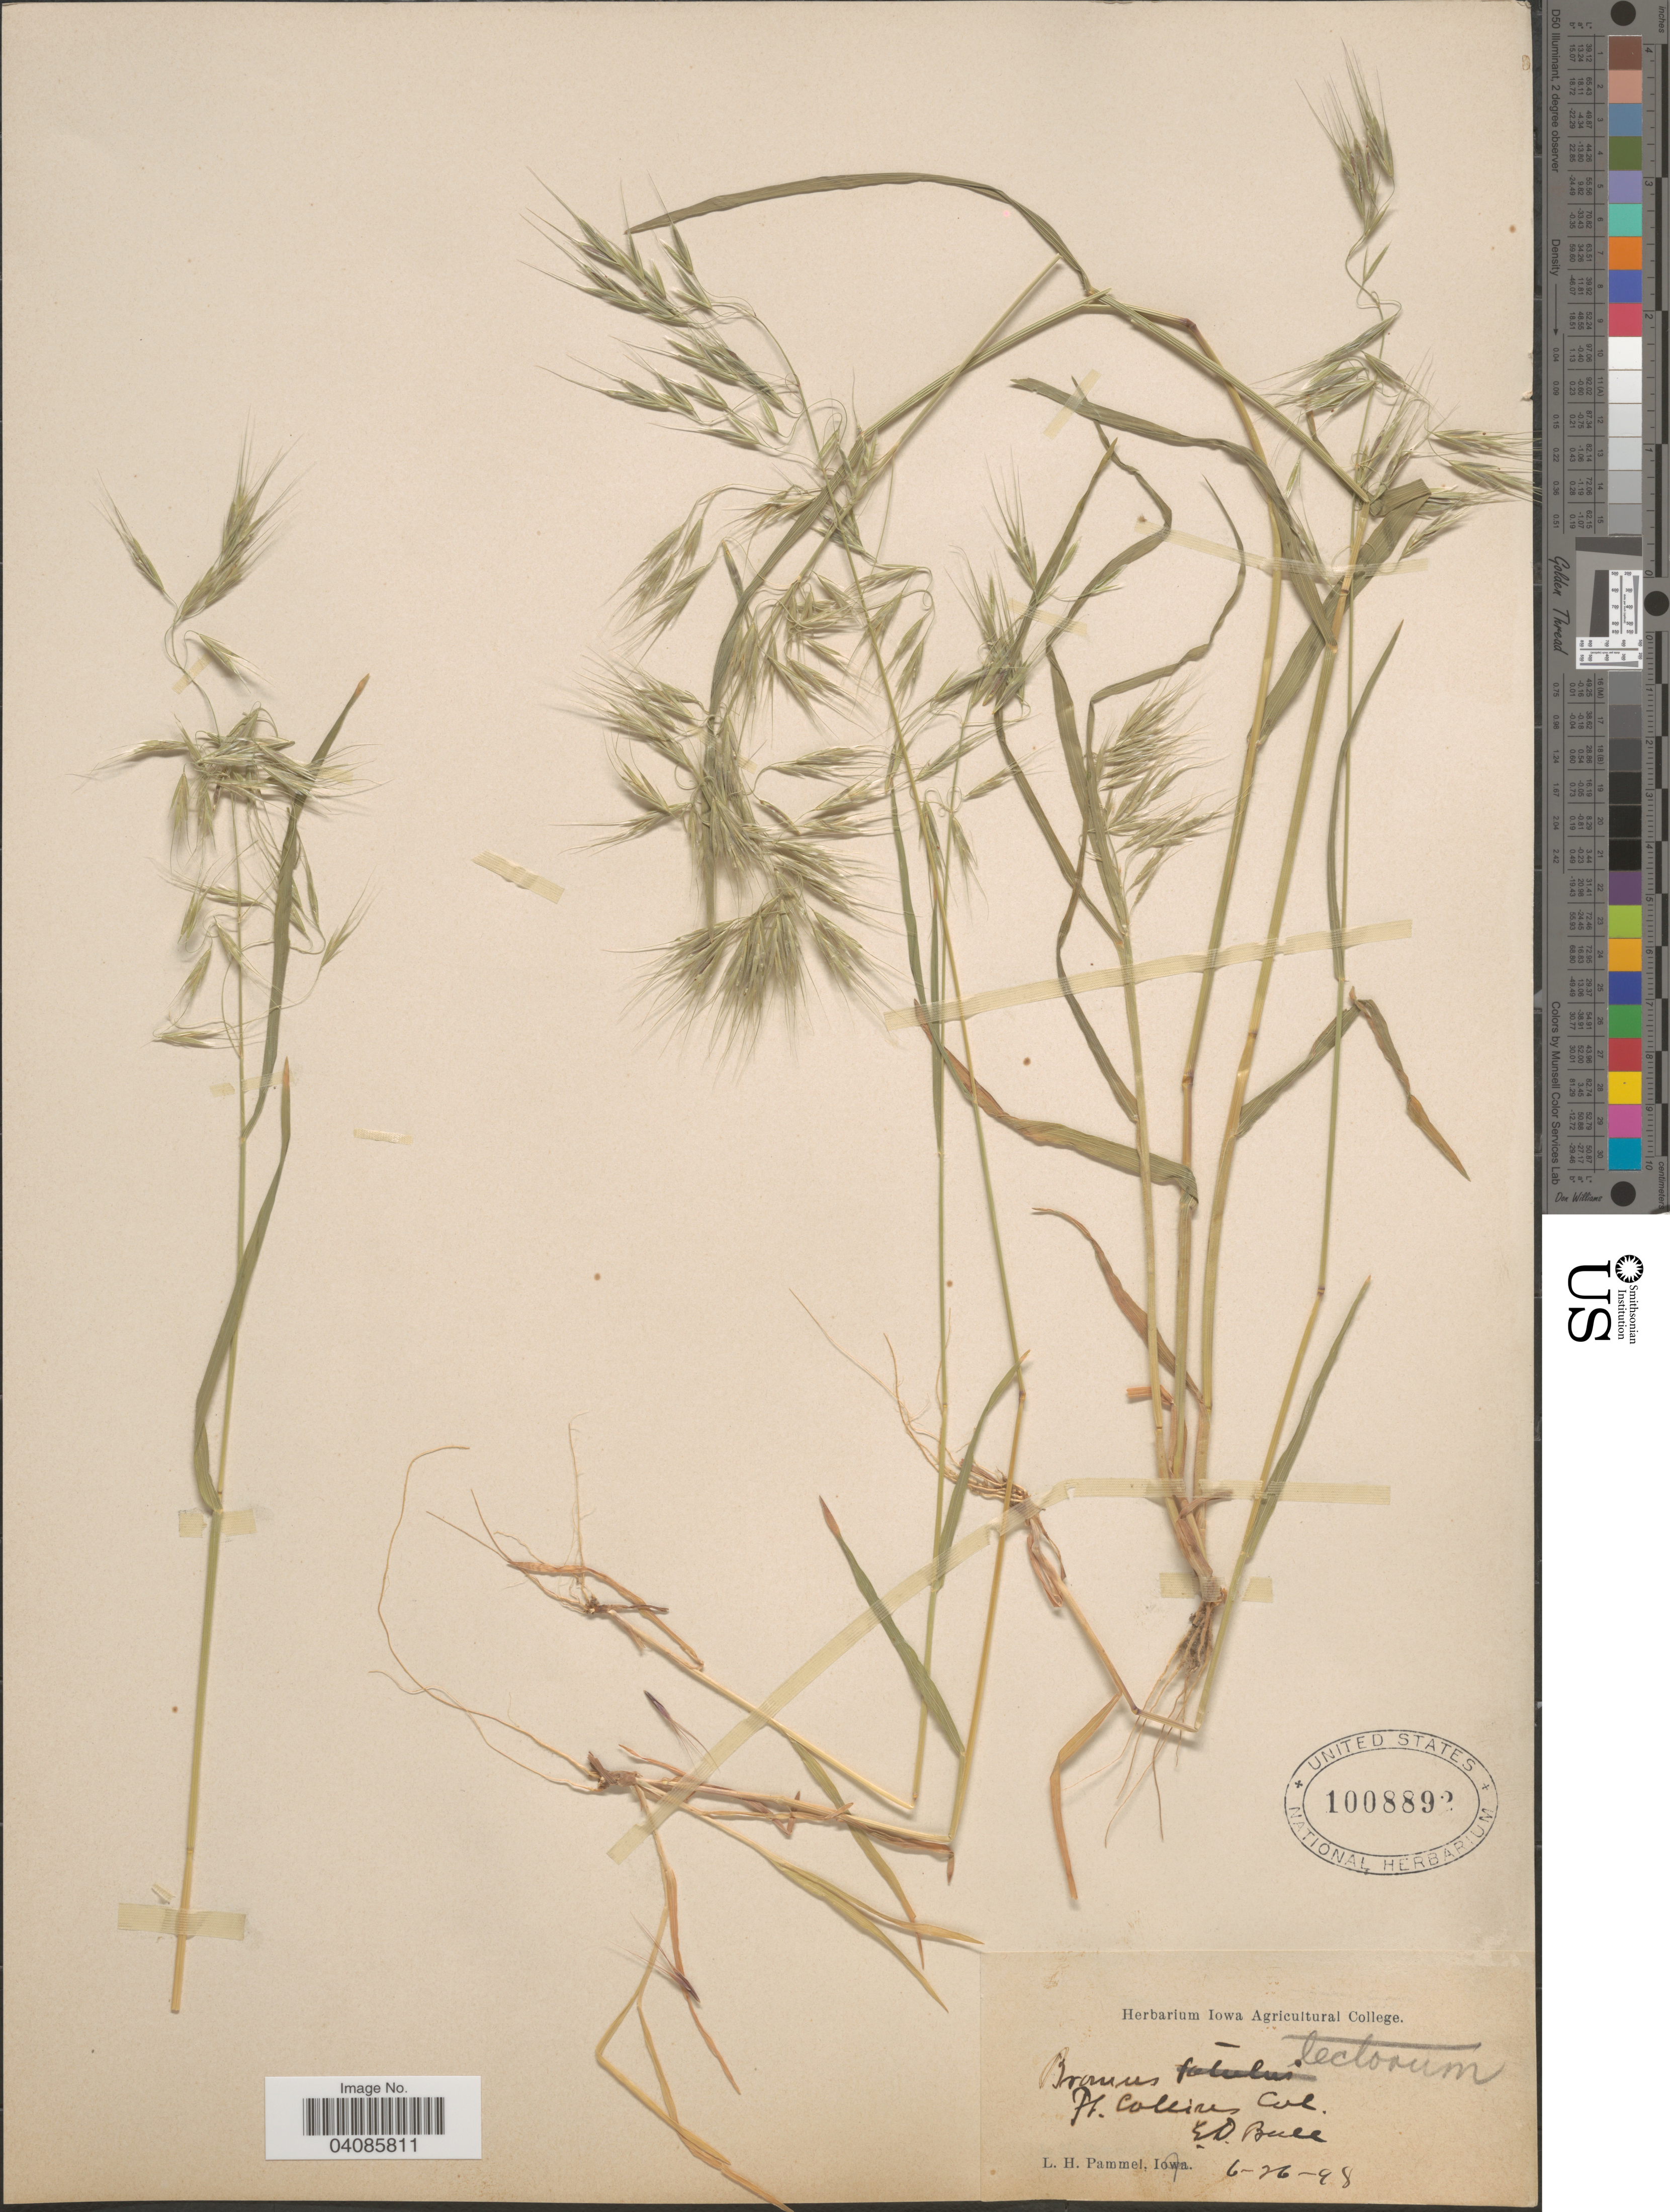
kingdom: Plantae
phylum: Tracheophyta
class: Liliopsida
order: Poales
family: Poaceae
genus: Bromus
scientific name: Bromus tectorum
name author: L.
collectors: L. Pammel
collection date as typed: Transcribed d/m/y: 26/6/98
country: United States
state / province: Colorado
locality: Ft. Collins.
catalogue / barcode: US 1008892